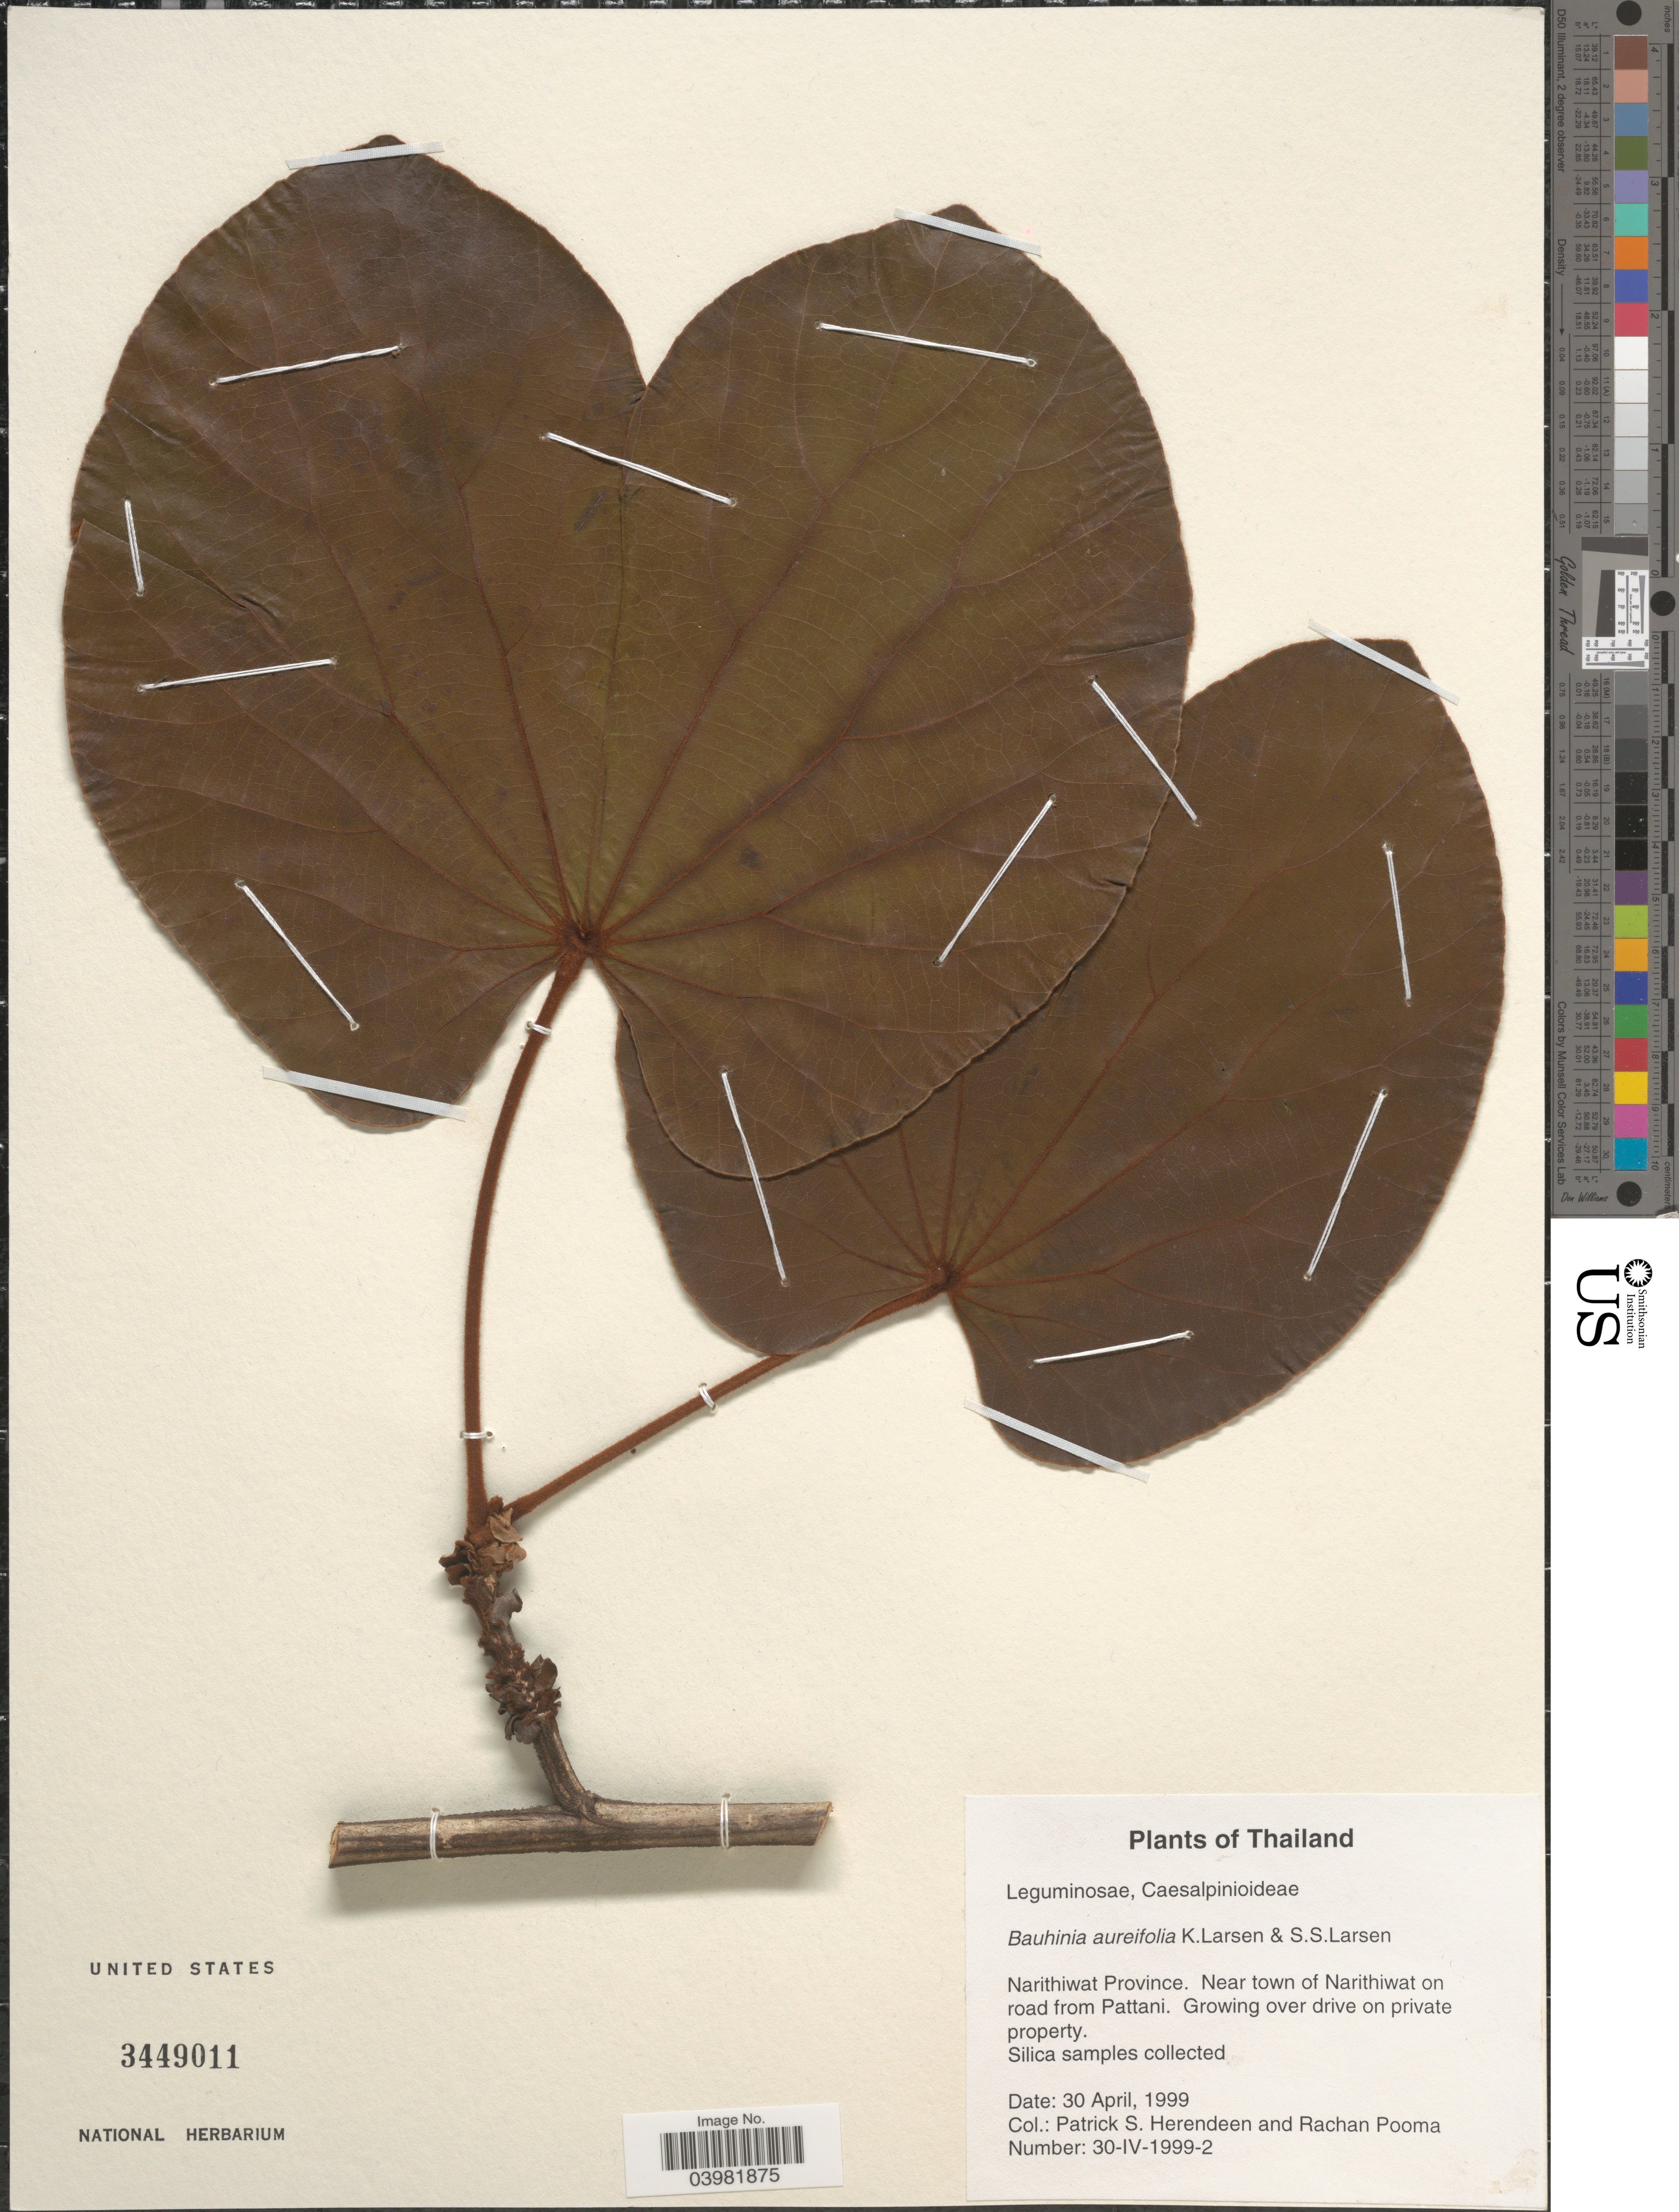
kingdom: Plantae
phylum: Tracheophyta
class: Magnoliopsida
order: Fabales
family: Fabaceae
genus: Phanera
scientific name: Phanera aureifolia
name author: (K. Larsen & S.S. Larsen) Bandyop. et al.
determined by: U.S. National Herbarium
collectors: P. S. Herendeen & R. Pooma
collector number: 30-IV-1999-2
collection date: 1999-04-30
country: Thailand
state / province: Narathiwat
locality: Narithiwat Province. Near town of Narithiwat on road from Pattani. Over drive on private property.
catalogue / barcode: US 3449011